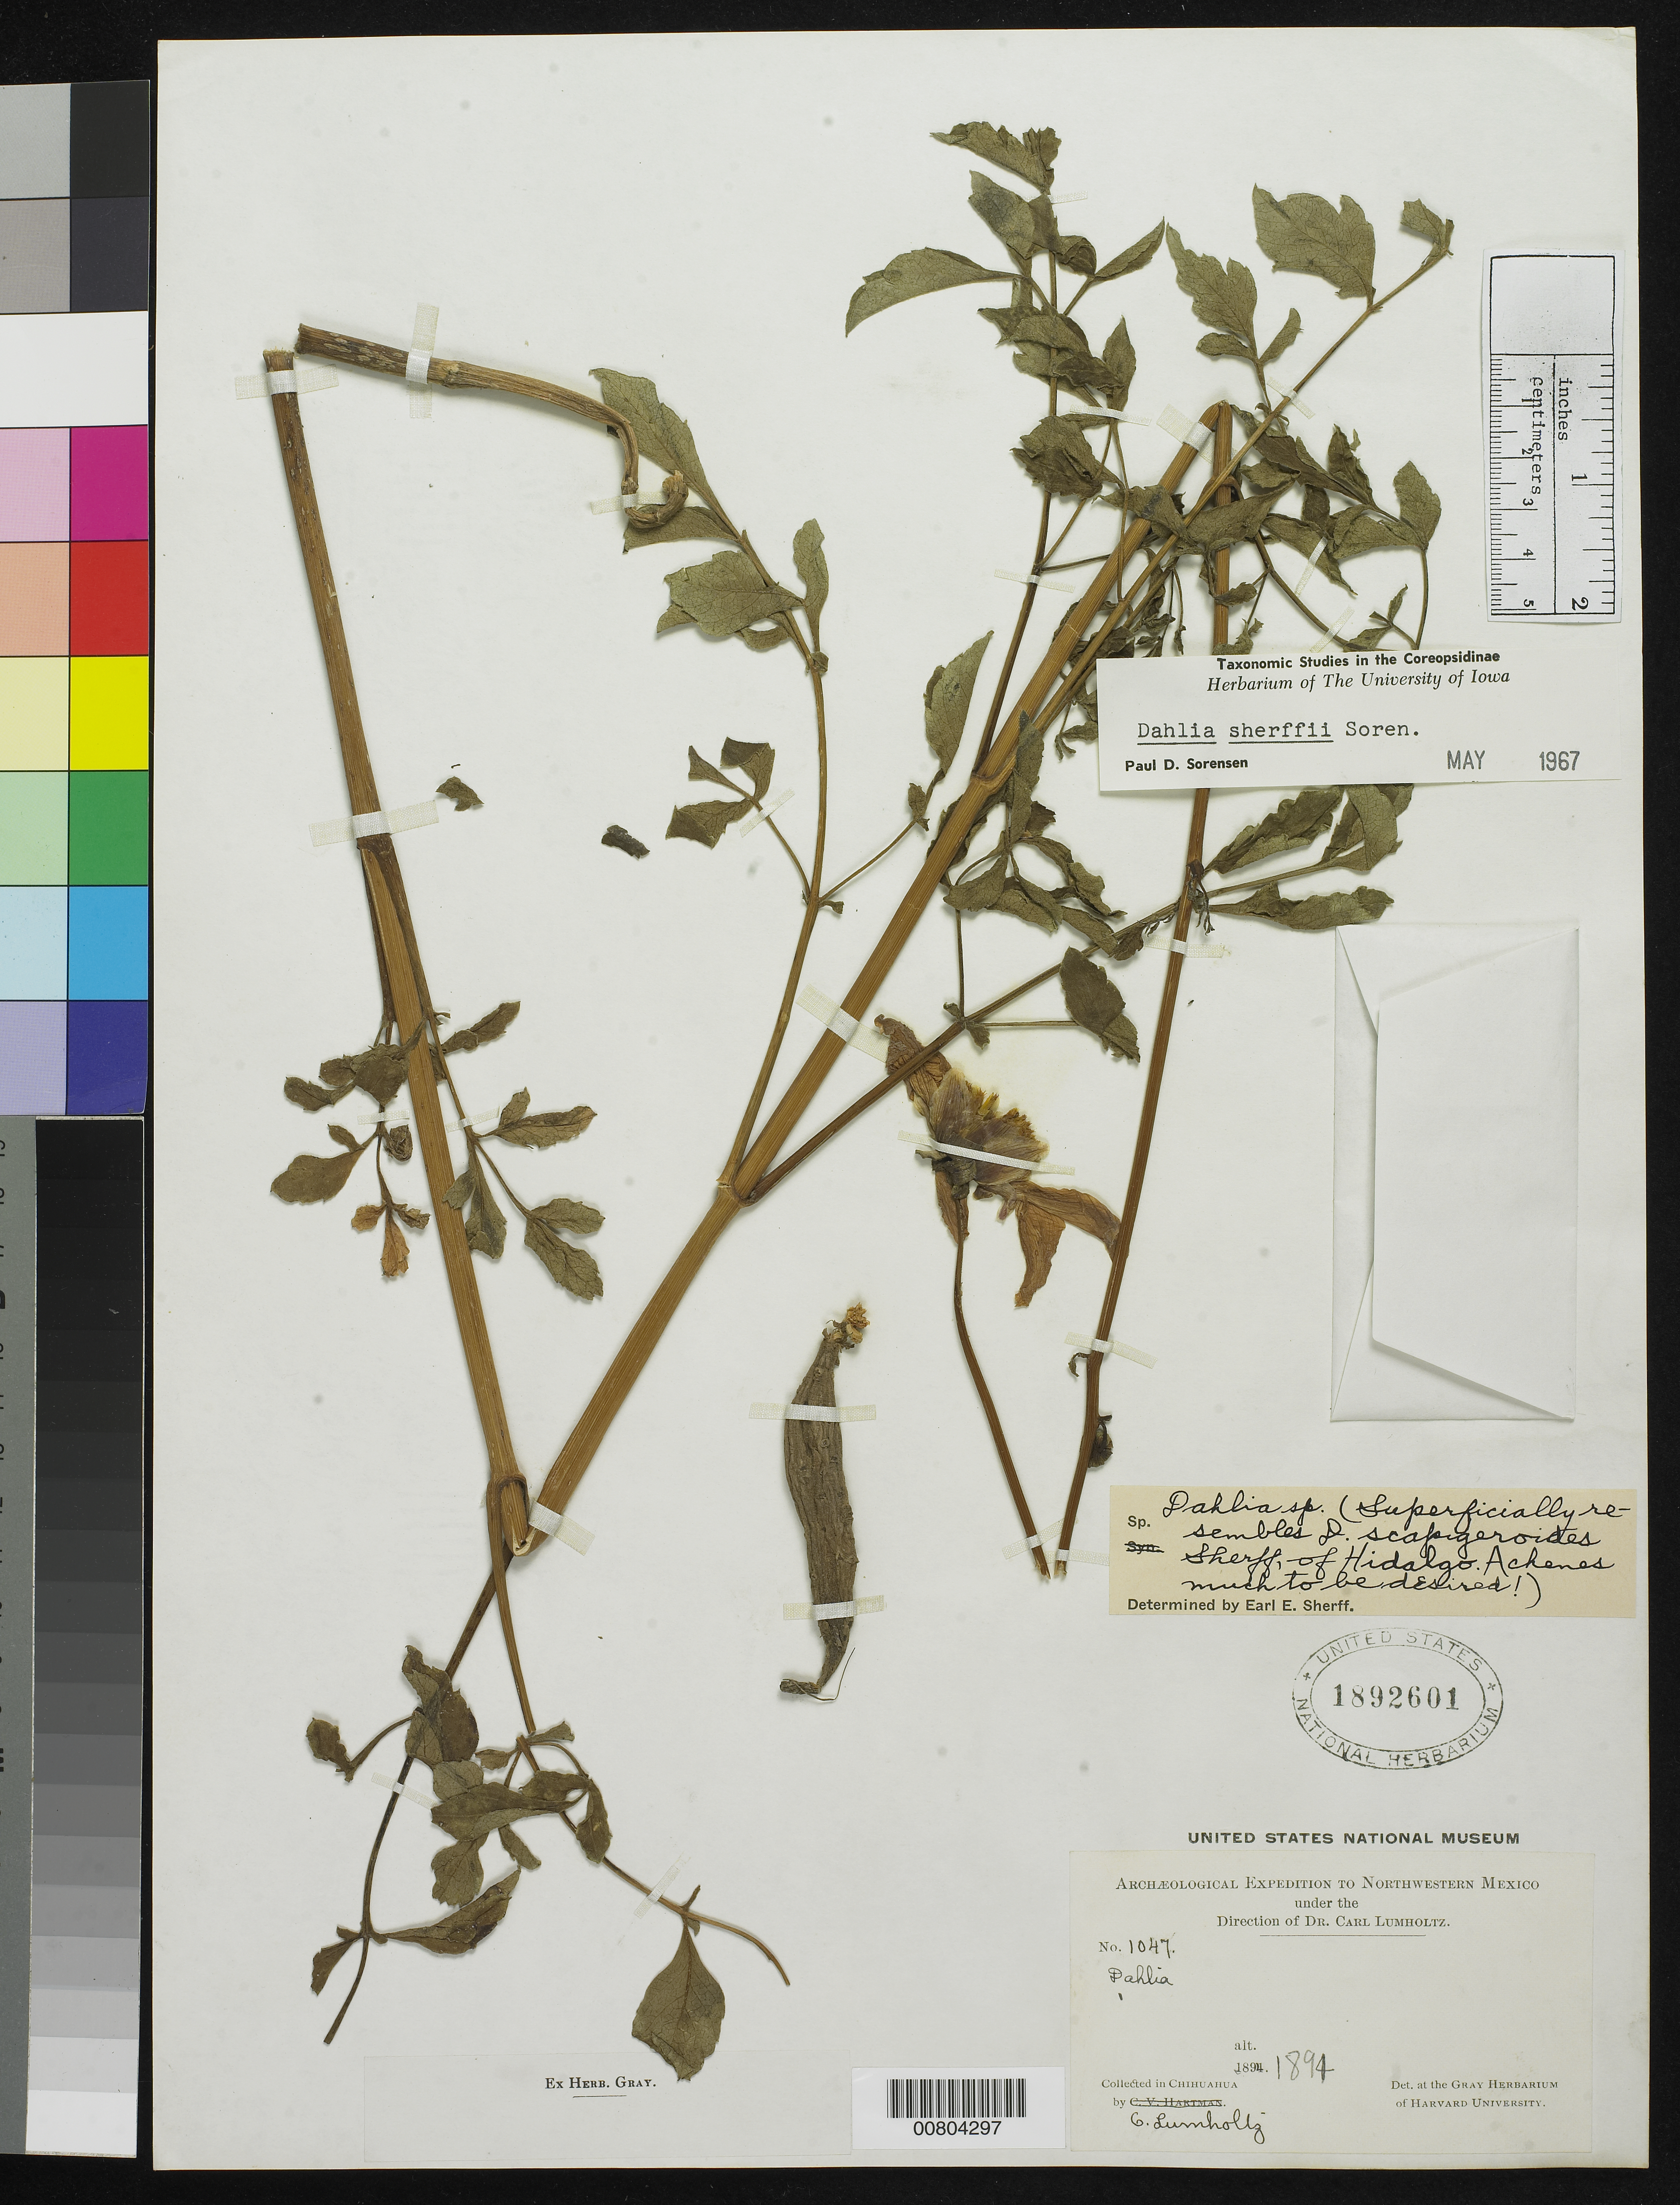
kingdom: Plantae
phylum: Tracheophyta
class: Magnoliopsida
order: Asterales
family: Asteraceae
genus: Dahlia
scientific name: Dahlia sherffii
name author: P.D. Sørensen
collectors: C. Lumholtz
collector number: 1047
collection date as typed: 1894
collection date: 1894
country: Mexico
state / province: Chihuahua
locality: Chihuahua.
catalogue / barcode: US 1892601